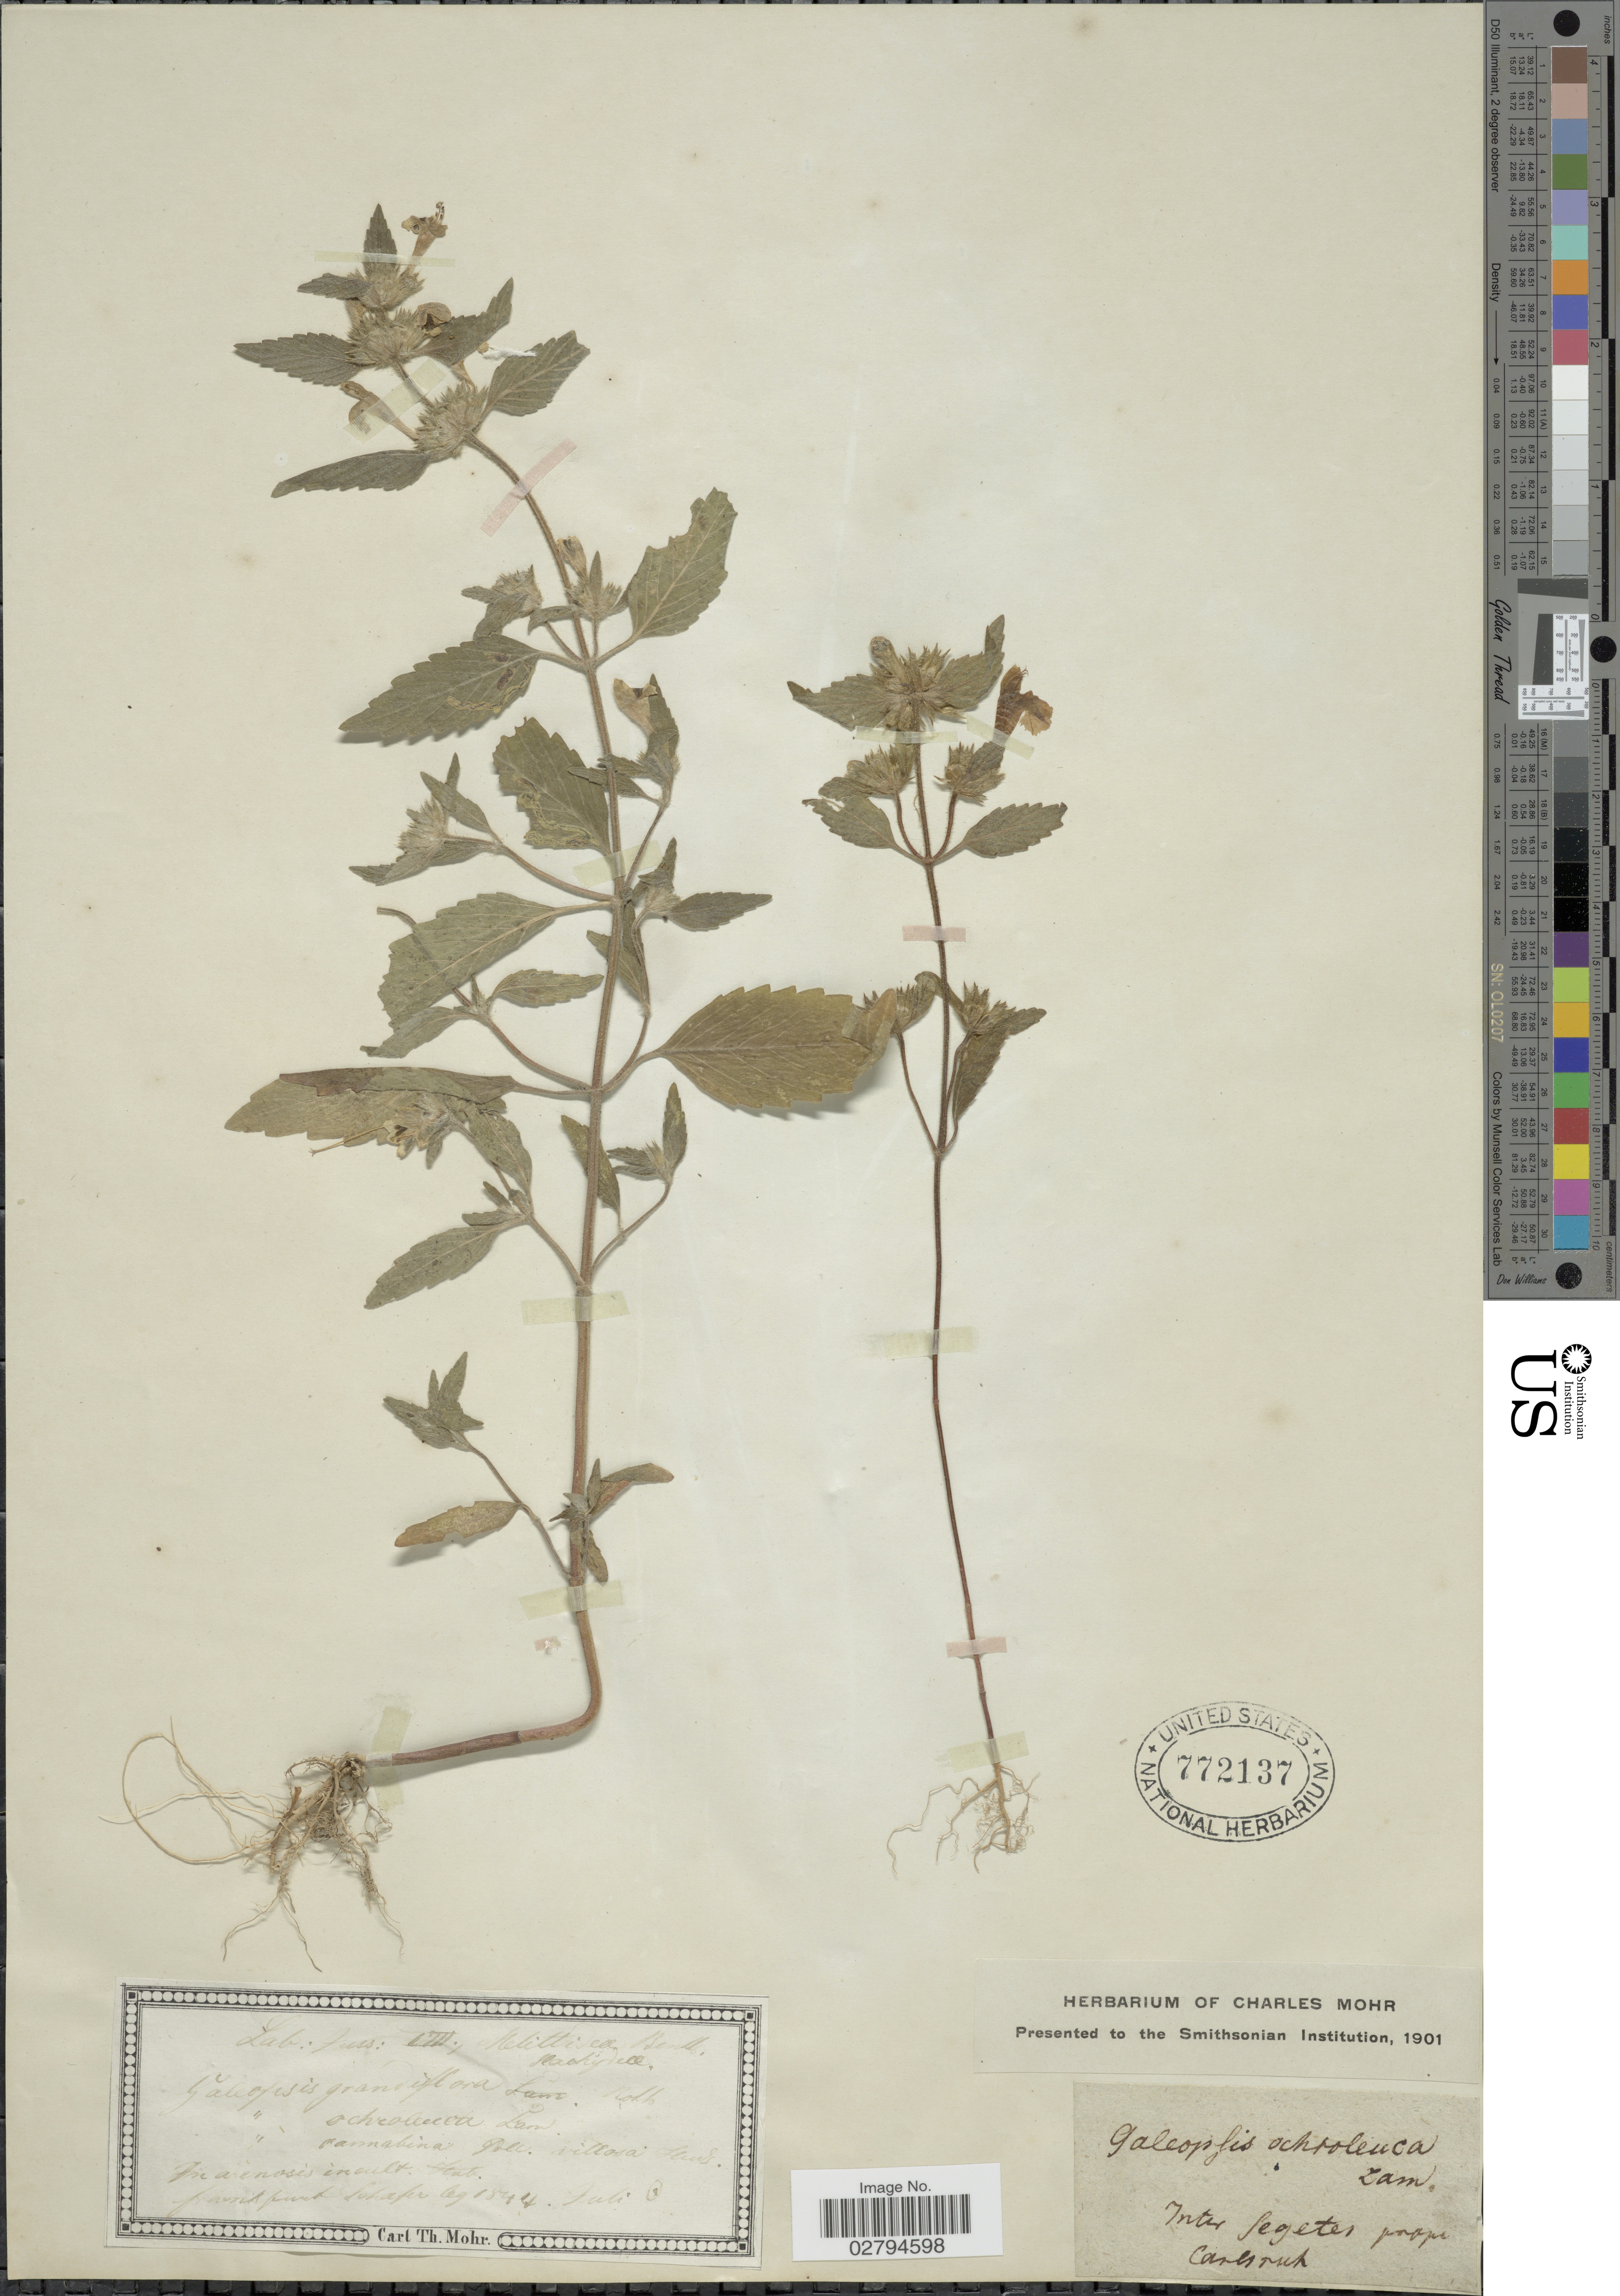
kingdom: Plantae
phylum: Tracheophyta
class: Magnoliopsida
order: Lamiales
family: Lamiaceae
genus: Galeopsis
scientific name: Galeopsis ochroleuca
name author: Lam.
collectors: -. Schafer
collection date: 1844-07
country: Germany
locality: Inter Segetes prope Carlsruh.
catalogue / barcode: US 772137